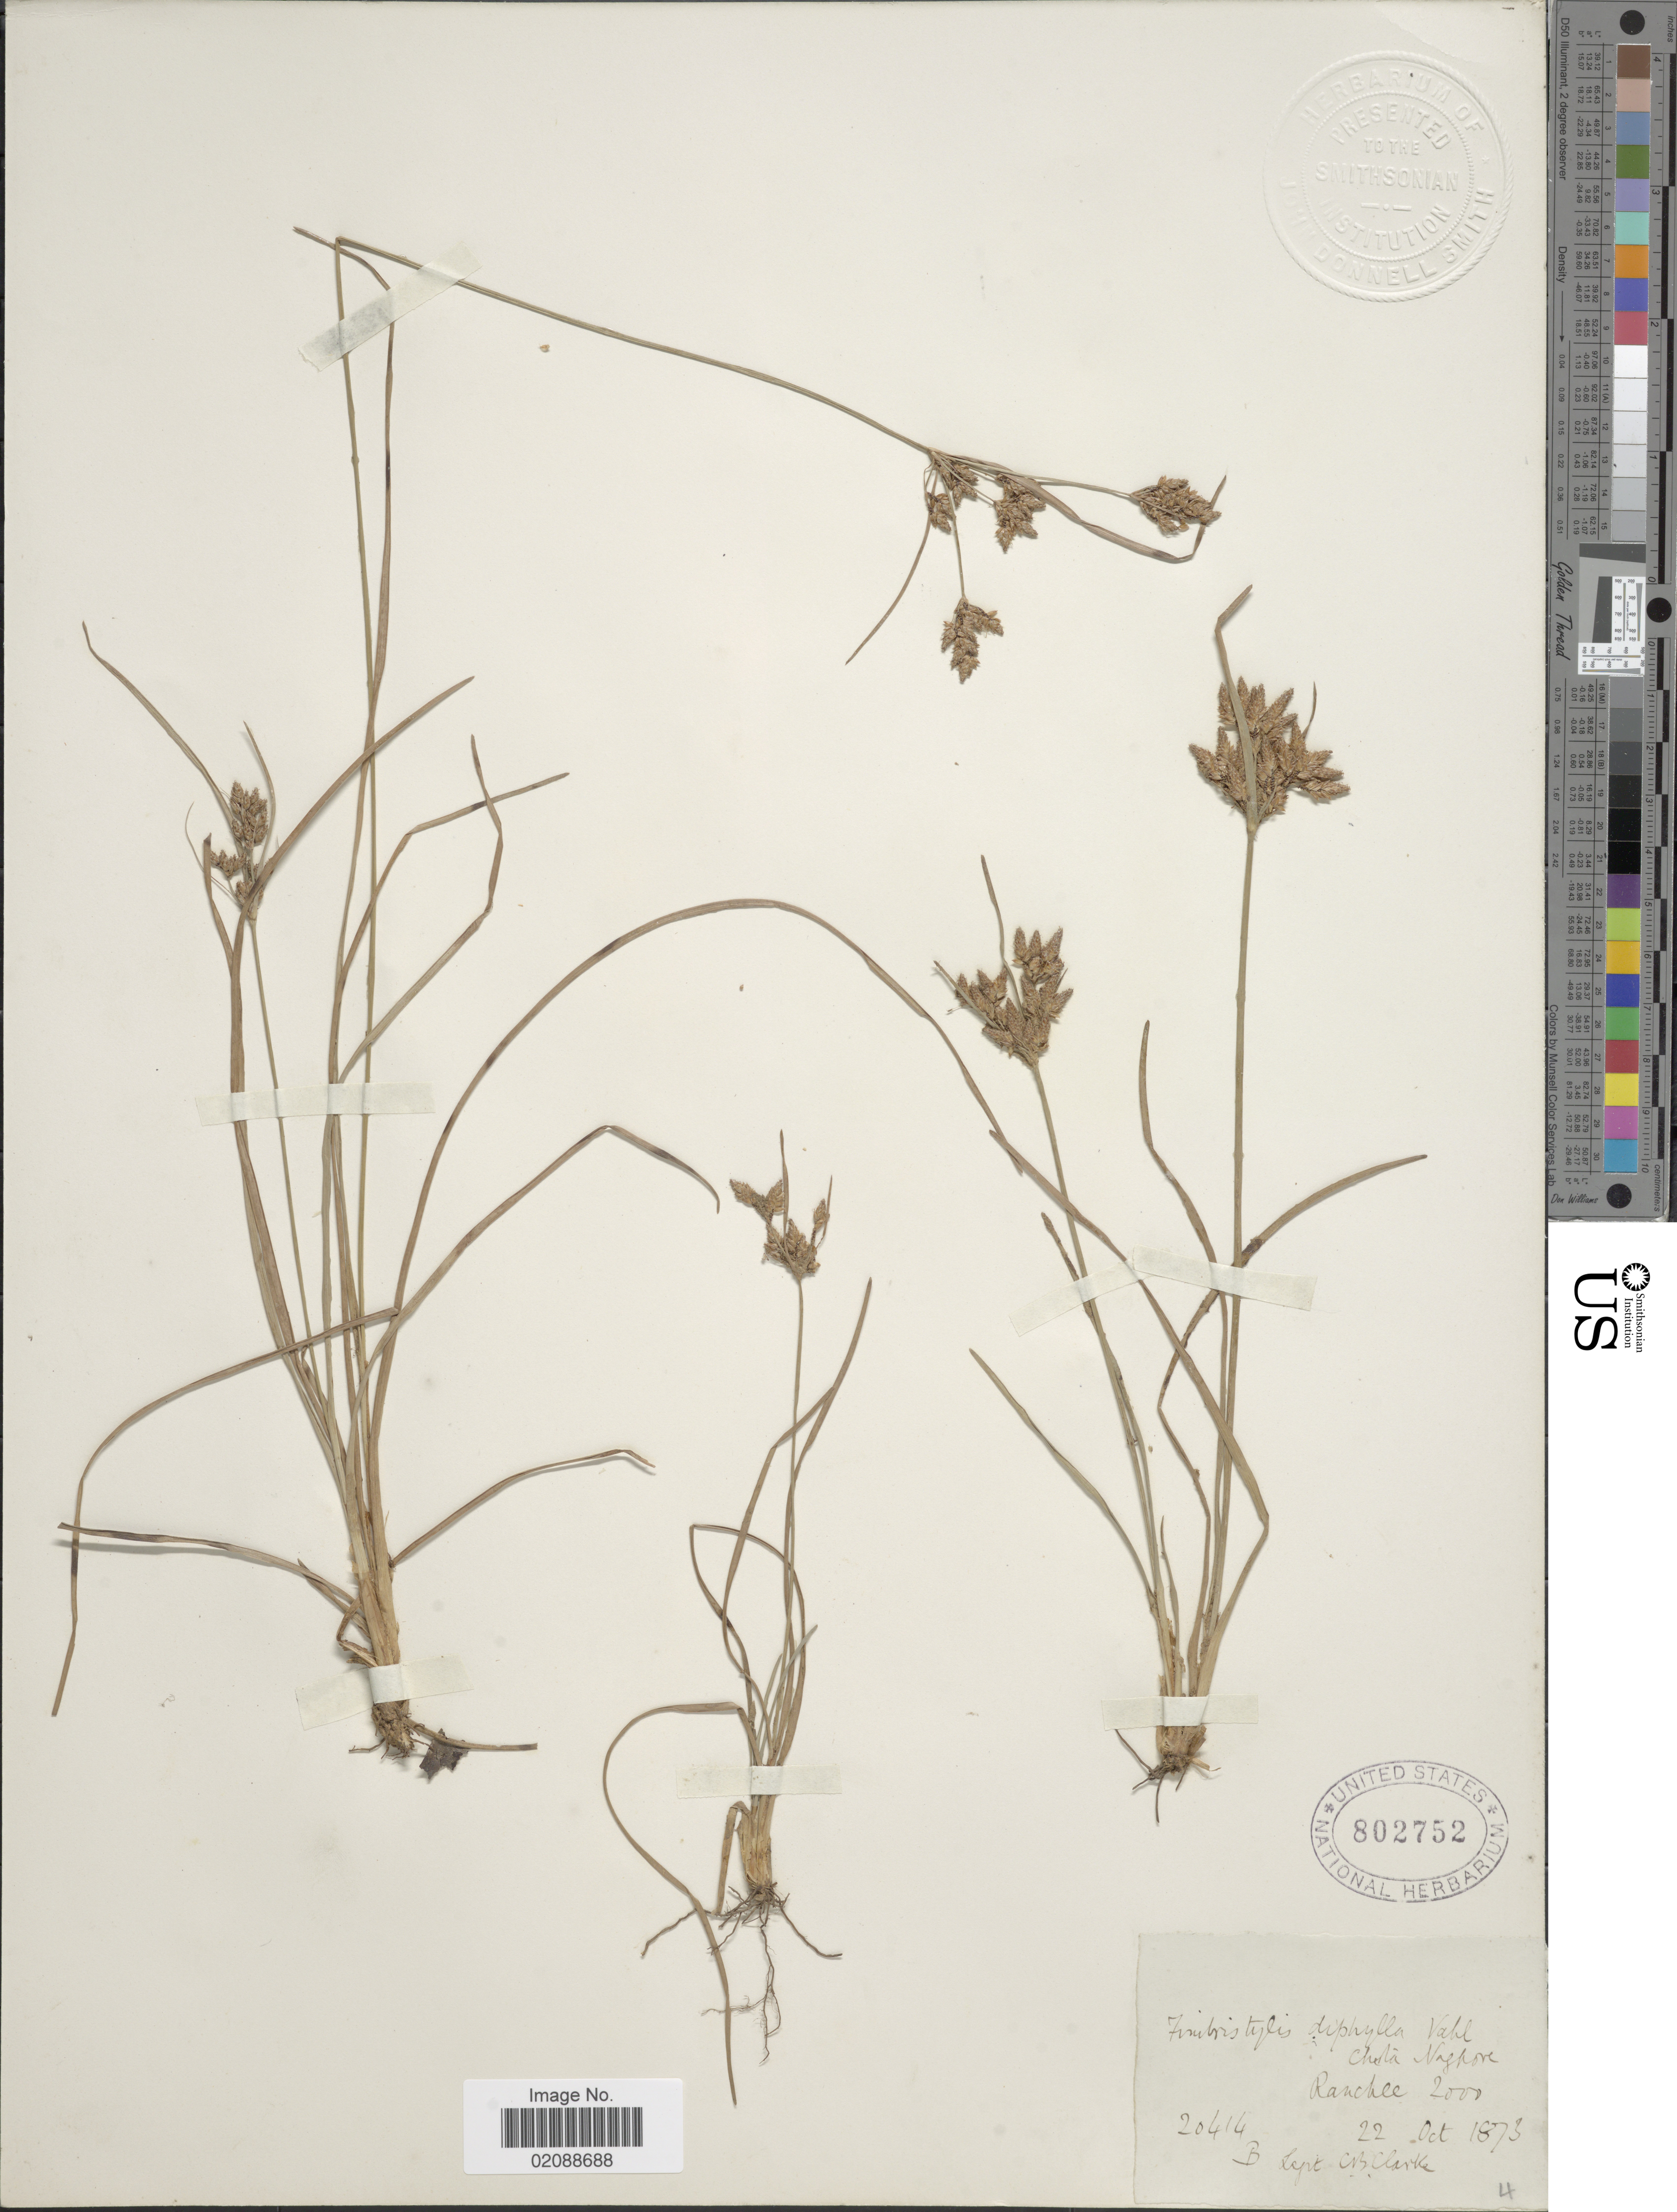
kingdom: Plantae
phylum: Tracheophyta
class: Liliopsida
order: Poales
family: Cyperaceae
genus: Fimbristylis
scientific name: Fimbristylis annua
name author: (All.) Roem. & Schult.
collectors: C. B. Clarke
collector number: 20414/4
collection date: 1873-10-22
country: India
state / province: Jharkhand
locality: Chota Nagpore, Ranchi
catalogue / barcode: US 802752